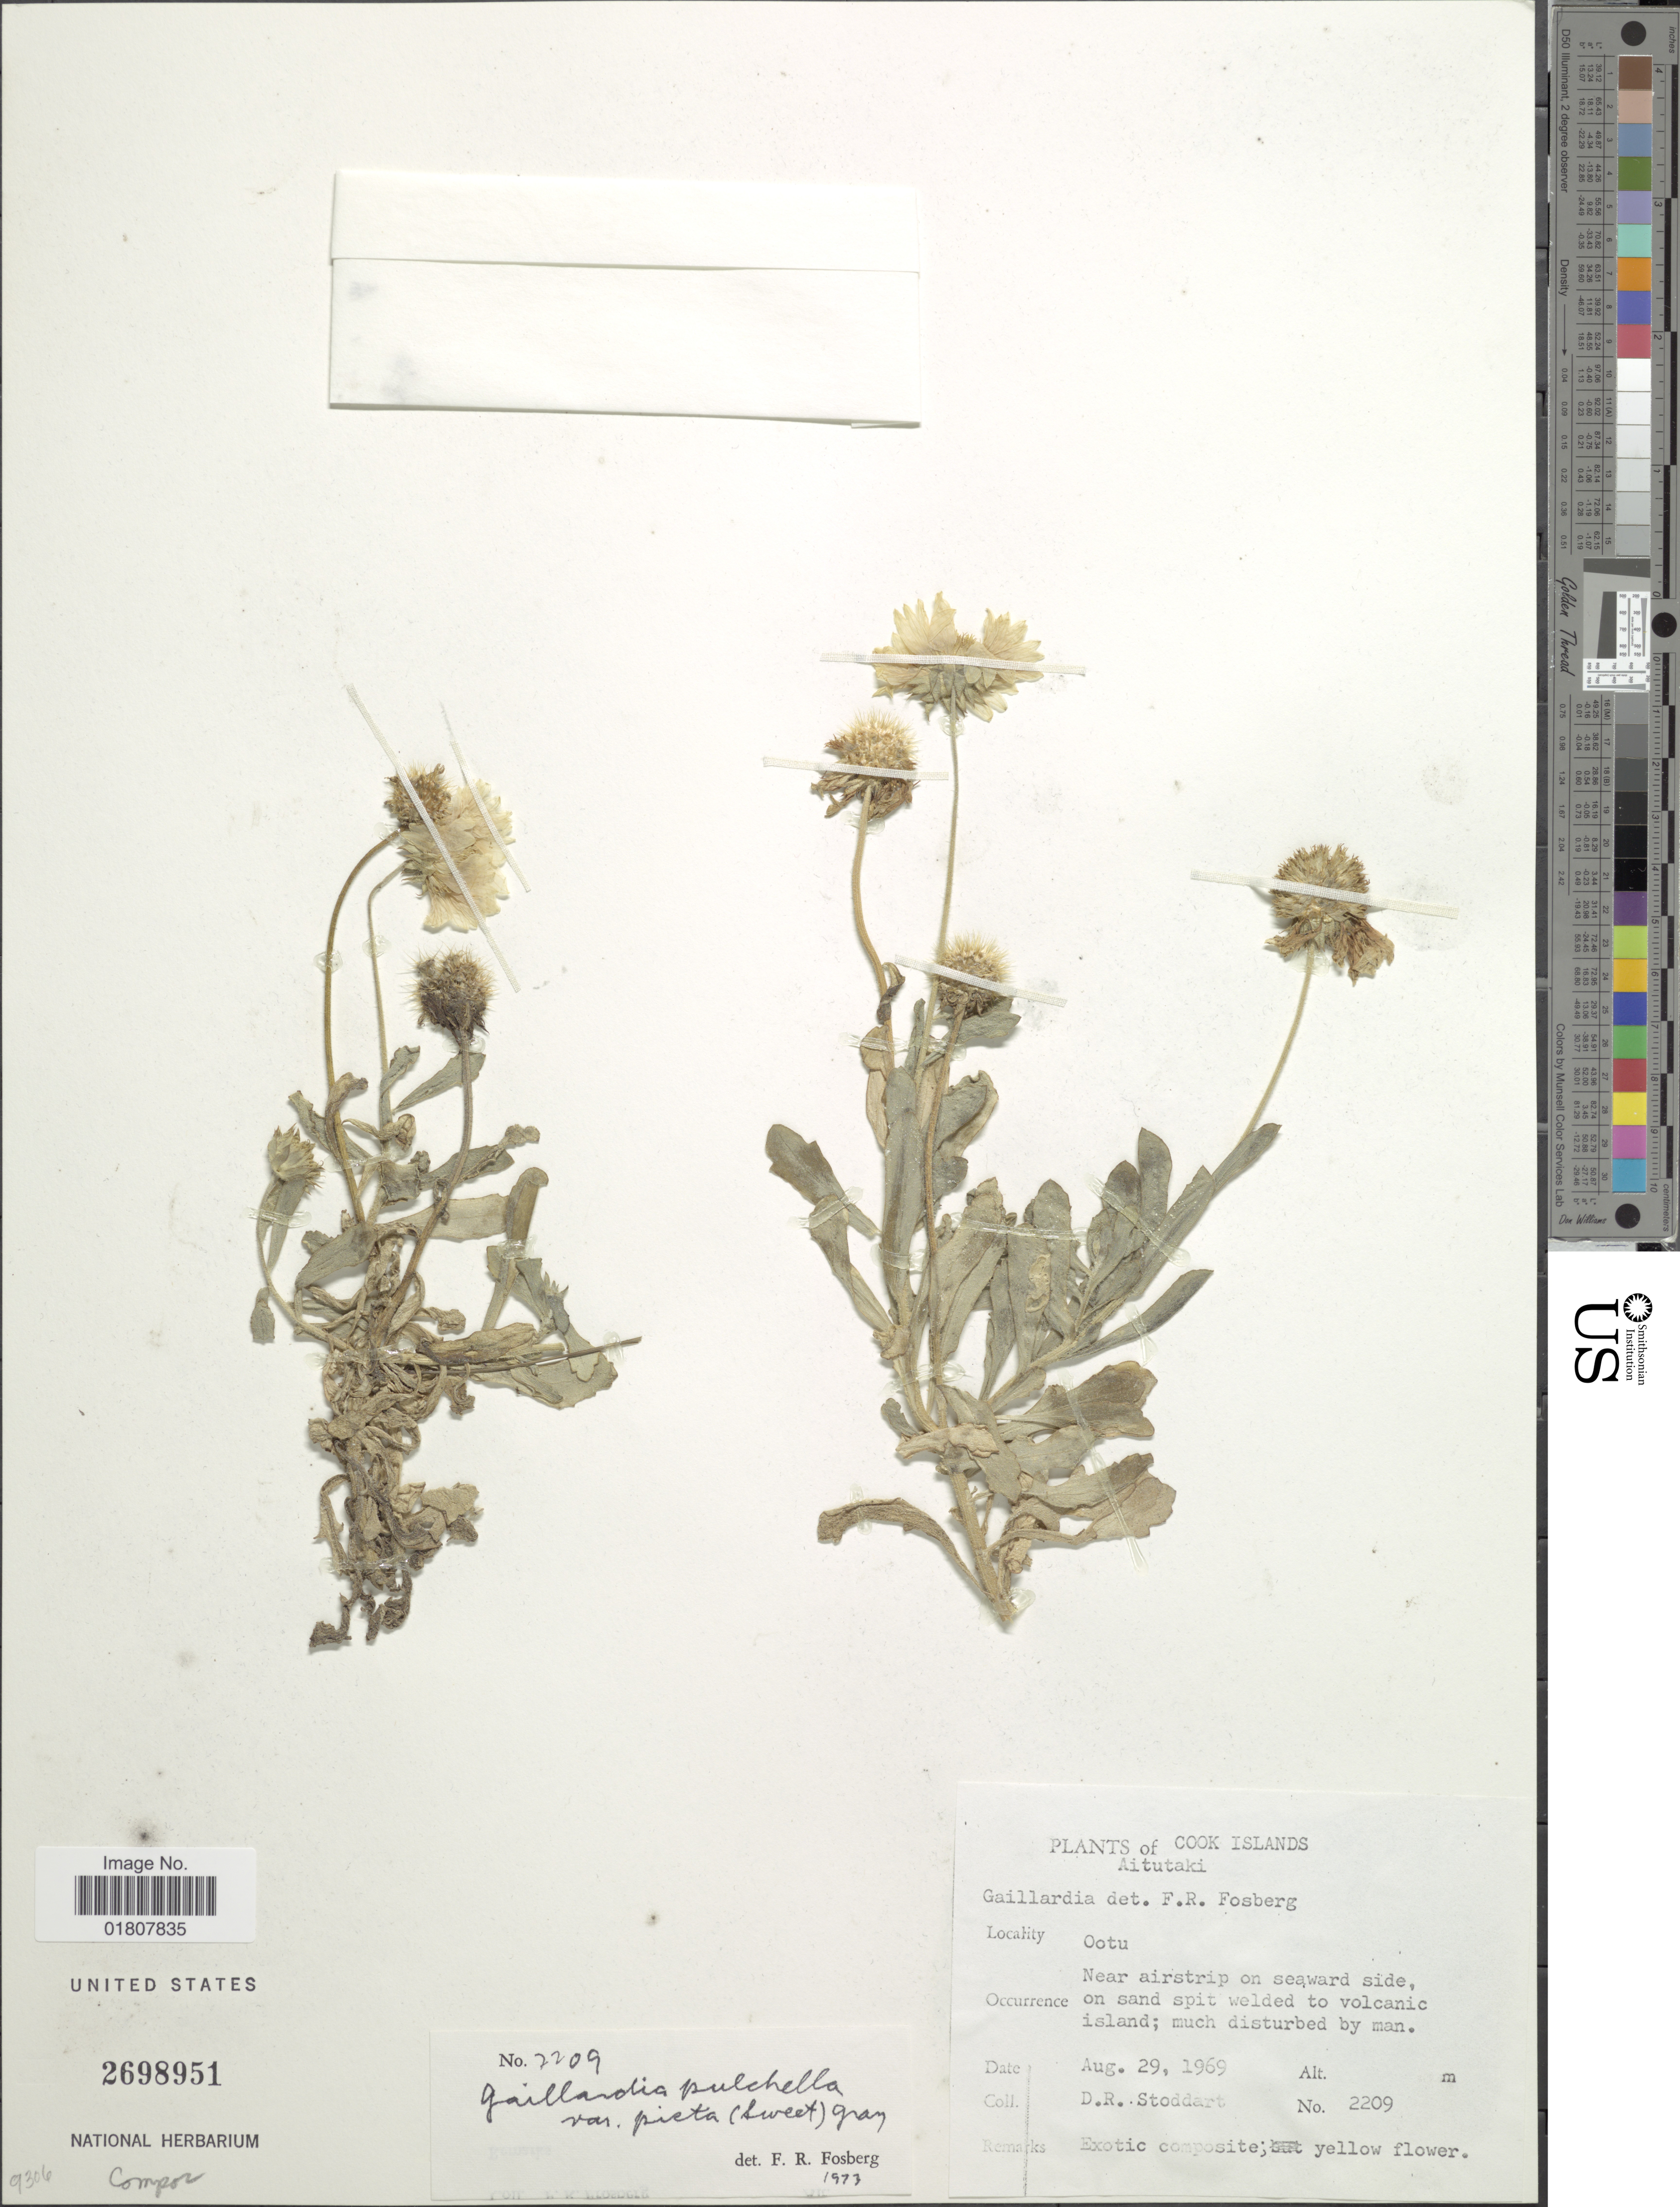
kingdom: Plantae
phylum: Tracheophyta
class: Magnoliopsida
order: Asterales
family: Asteraceae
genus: Gaillardia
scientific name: Gaillardia pulchella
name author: Foug.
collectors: D. R. Stoddart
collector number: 2209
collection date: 1969-08-29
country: Cook Islands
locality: Aitutaki, Ootu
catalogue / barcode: US 2698951